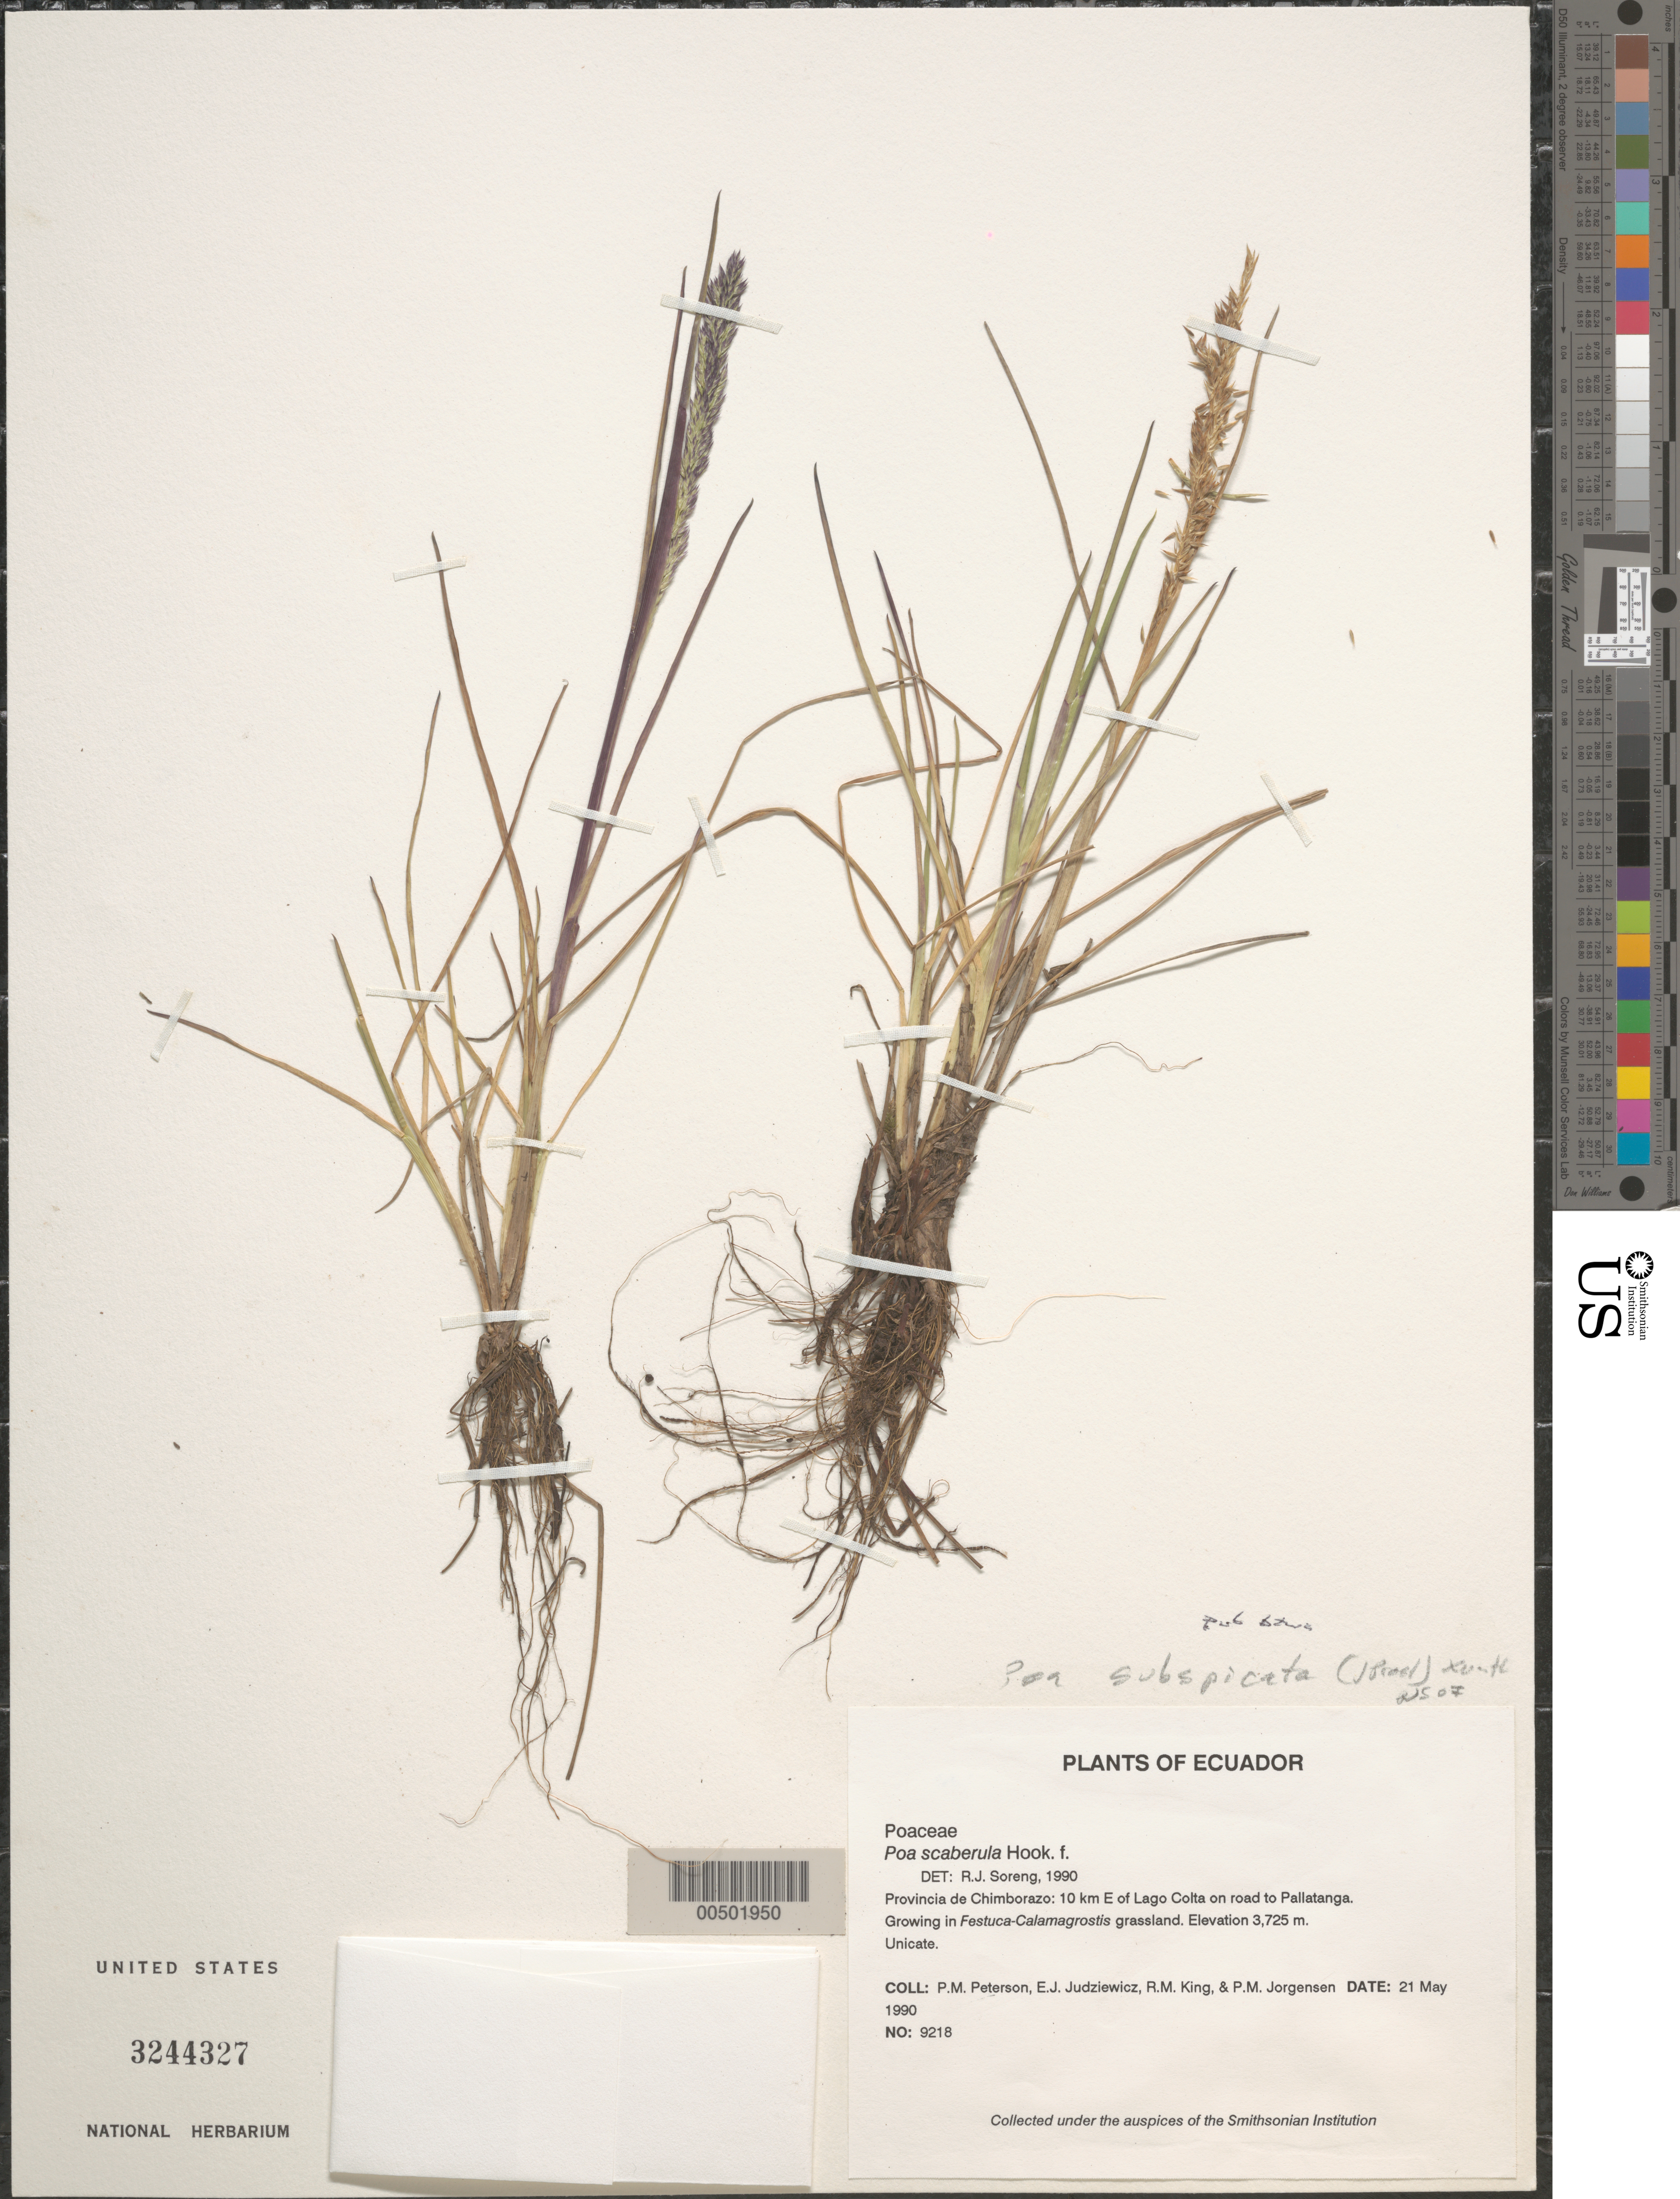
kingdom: Plantae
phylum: Tracheophyta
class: Liliopsida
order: Poales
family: Poaceae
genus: Poa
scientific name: Poa subspicata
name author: (J. Presl) Kunth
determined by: Soreng, Robert J., Research Associate (BOT), Smithsonian Institution - National Museum of Natural History (UNITED STATES)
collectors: P. M. Peterson, E. J. Judziewicz, R. M. King & P. M. Jørgensen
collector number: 09218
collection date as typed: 21 May 1990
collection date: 1990-05-21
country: Ecuador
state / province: Chimborazo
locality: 10 km E of Lago Colta on road to Pallatanga.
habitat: Growing in Festuca-Calamagrostis grassland.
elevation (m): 3725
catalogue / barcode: US 3244327